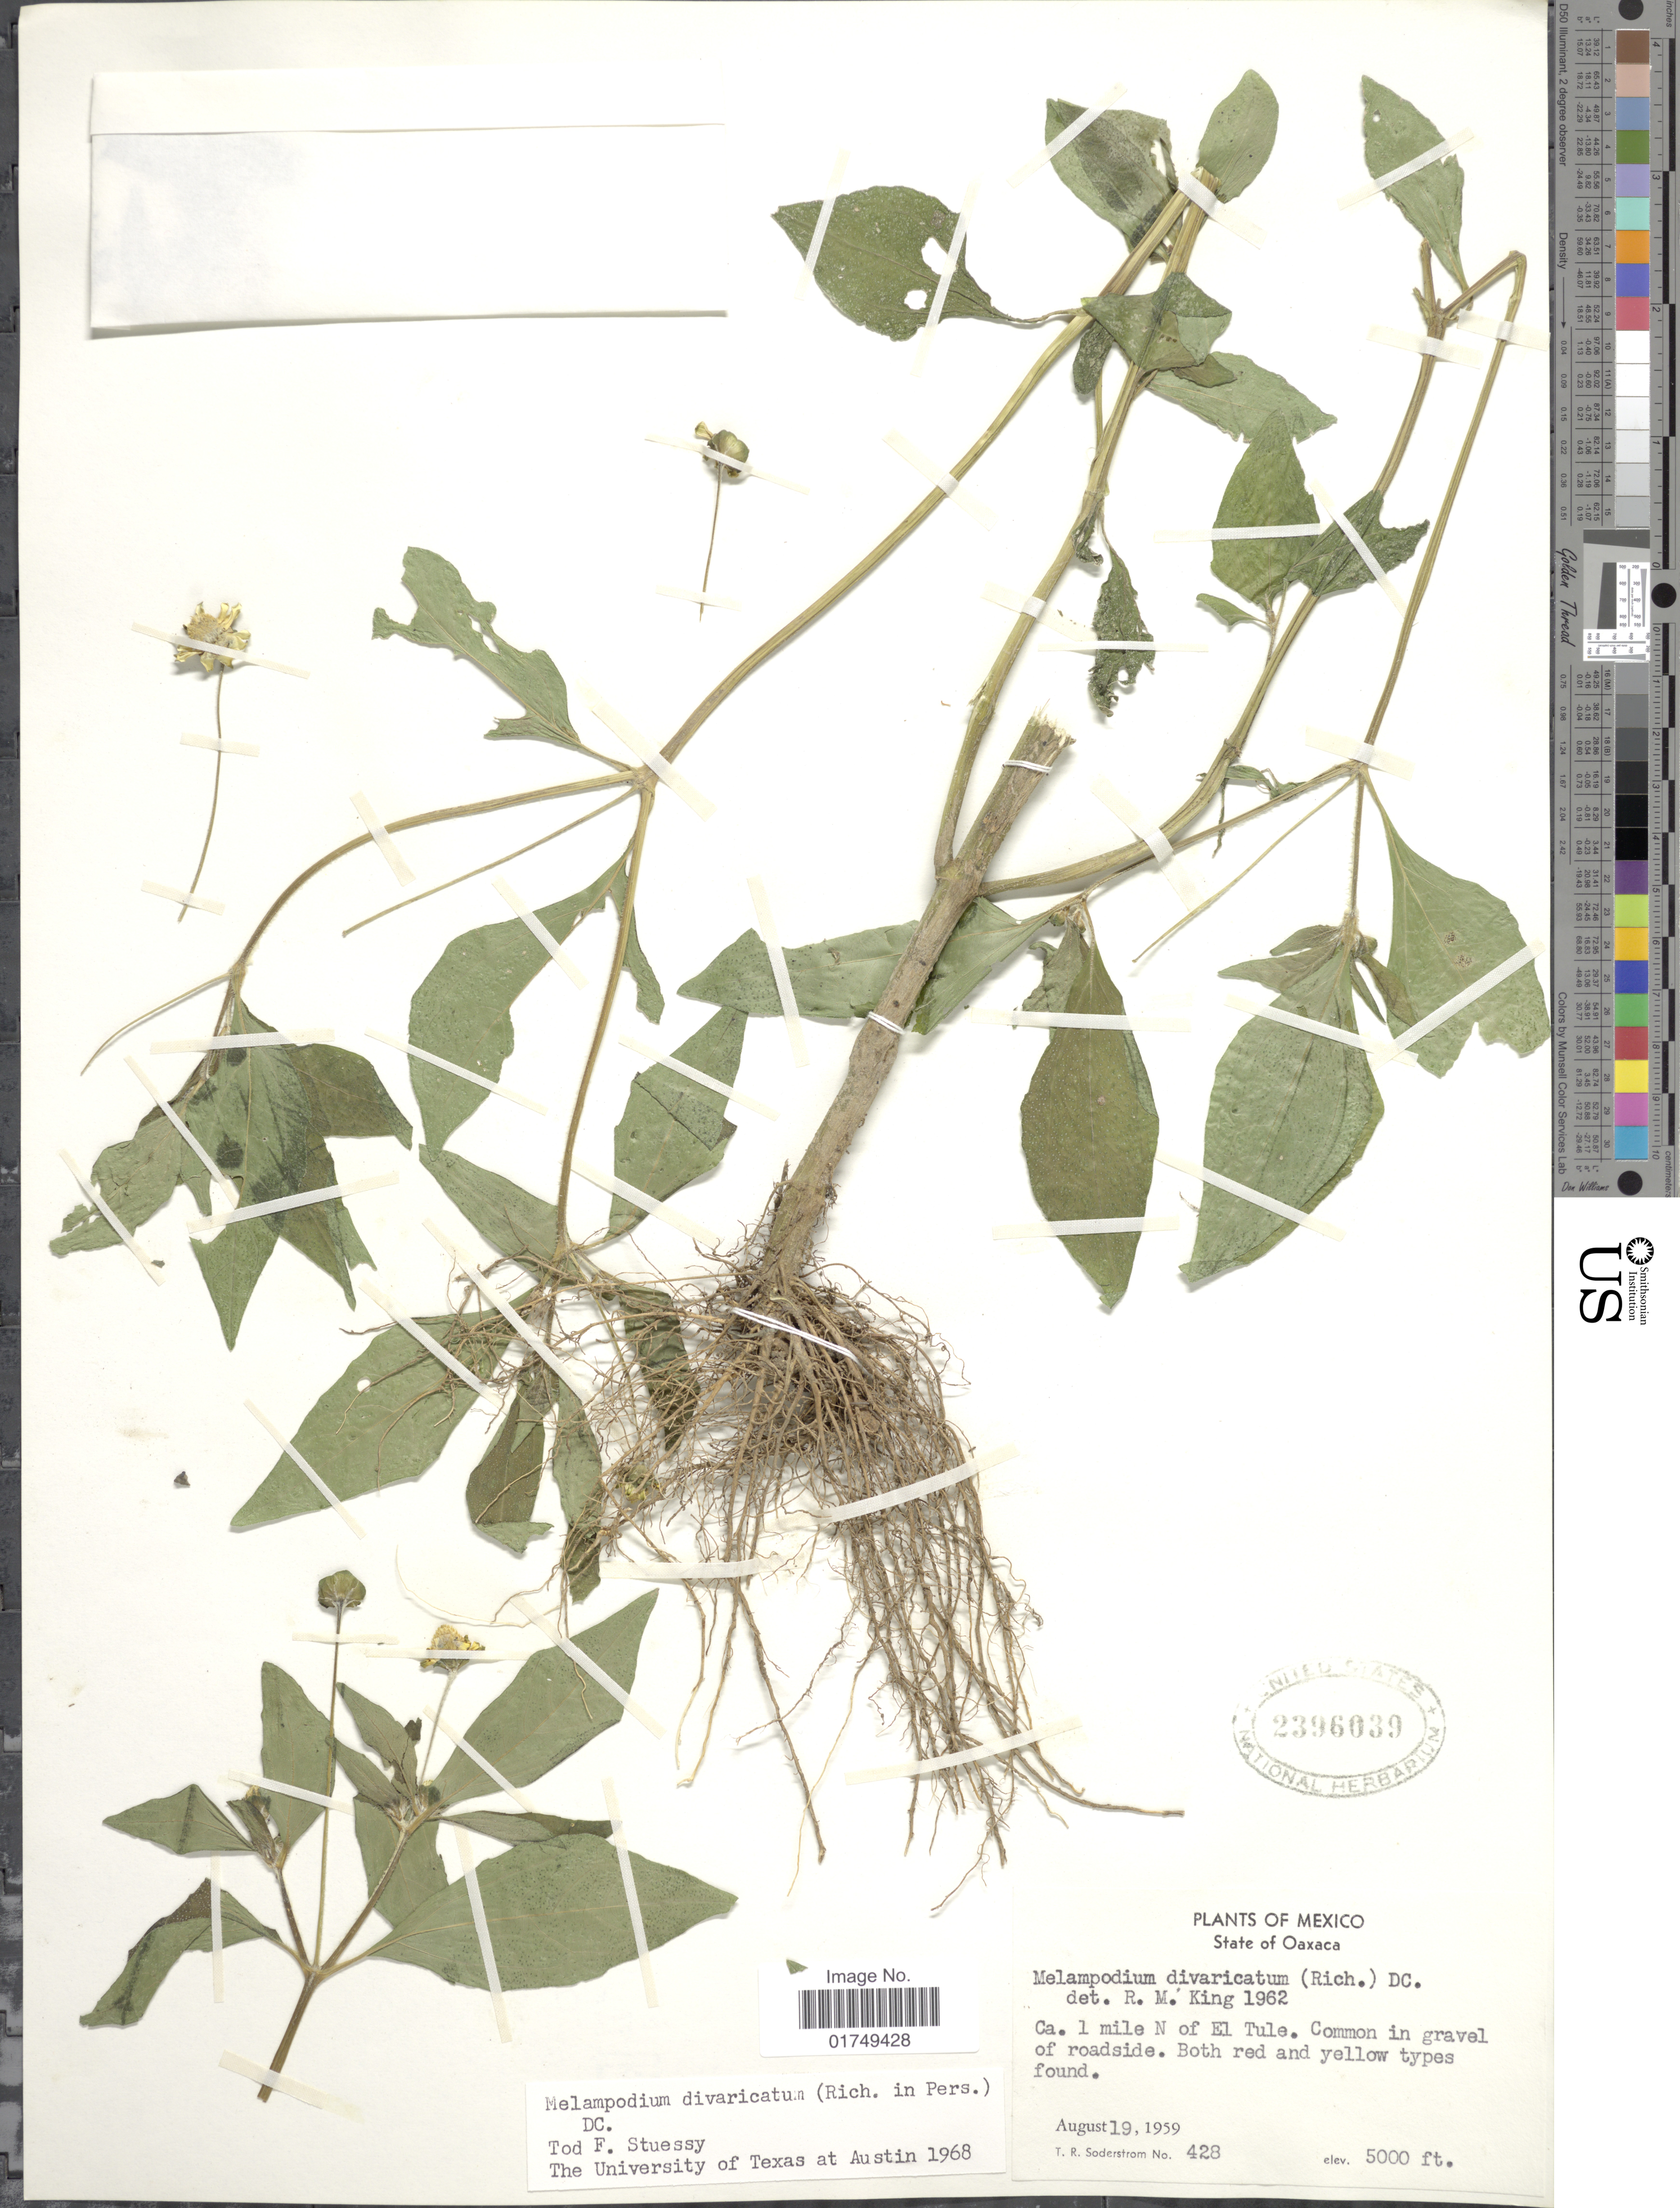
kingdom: Plantae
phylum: Tracheophyta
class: Magnoliopsida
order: Asterales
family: Asteraceae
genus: Melampodium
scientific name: Melampodium divaricatum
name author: (Rich.) DC.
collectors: T. R. Soderstrom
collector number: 428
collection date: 1959-08-19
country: Mexico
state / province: Oaxaca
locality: Ca 1 mile N of El Tule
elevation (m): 1524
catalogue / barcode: US 2396039